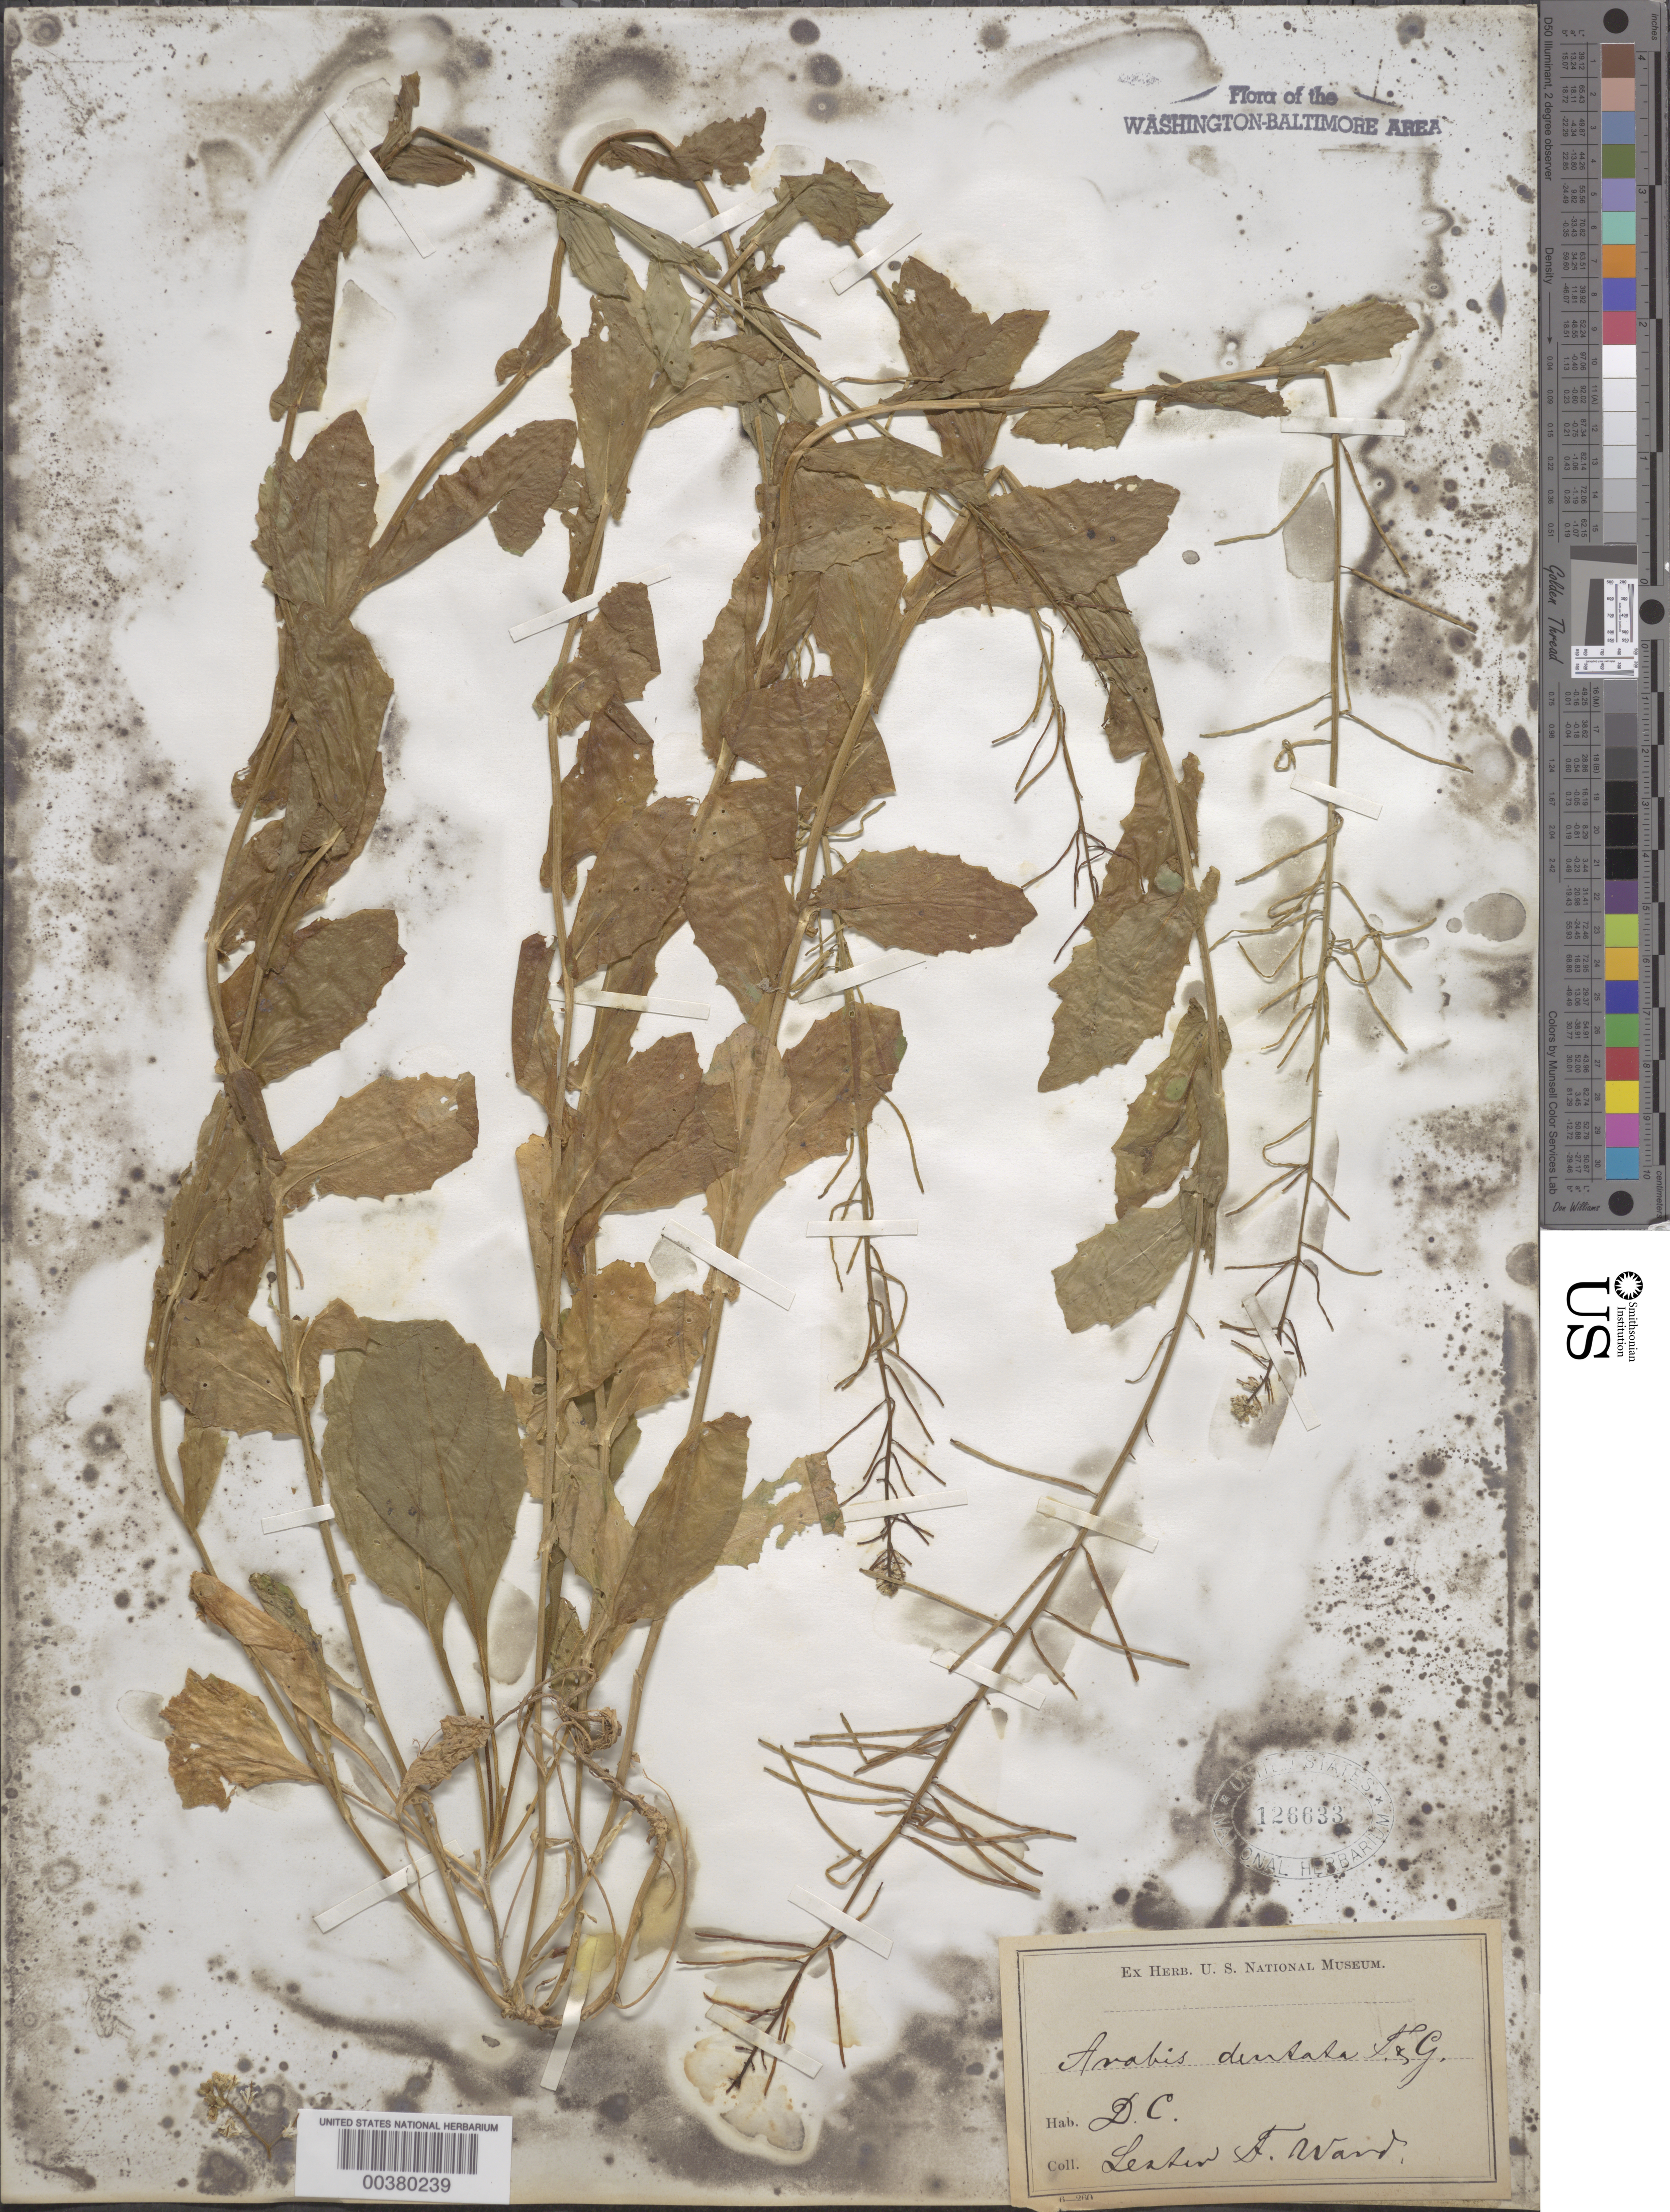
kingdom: Plantae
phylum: Tracheophyta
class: Magnoliopsida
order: Brassicales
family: Brassicaceae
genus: Boechera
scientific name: Boechera shortii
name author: (Fernald) Al-Shehbaz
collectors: L. F. Ward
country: United States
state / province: District of Columbia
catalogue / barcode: US 126633